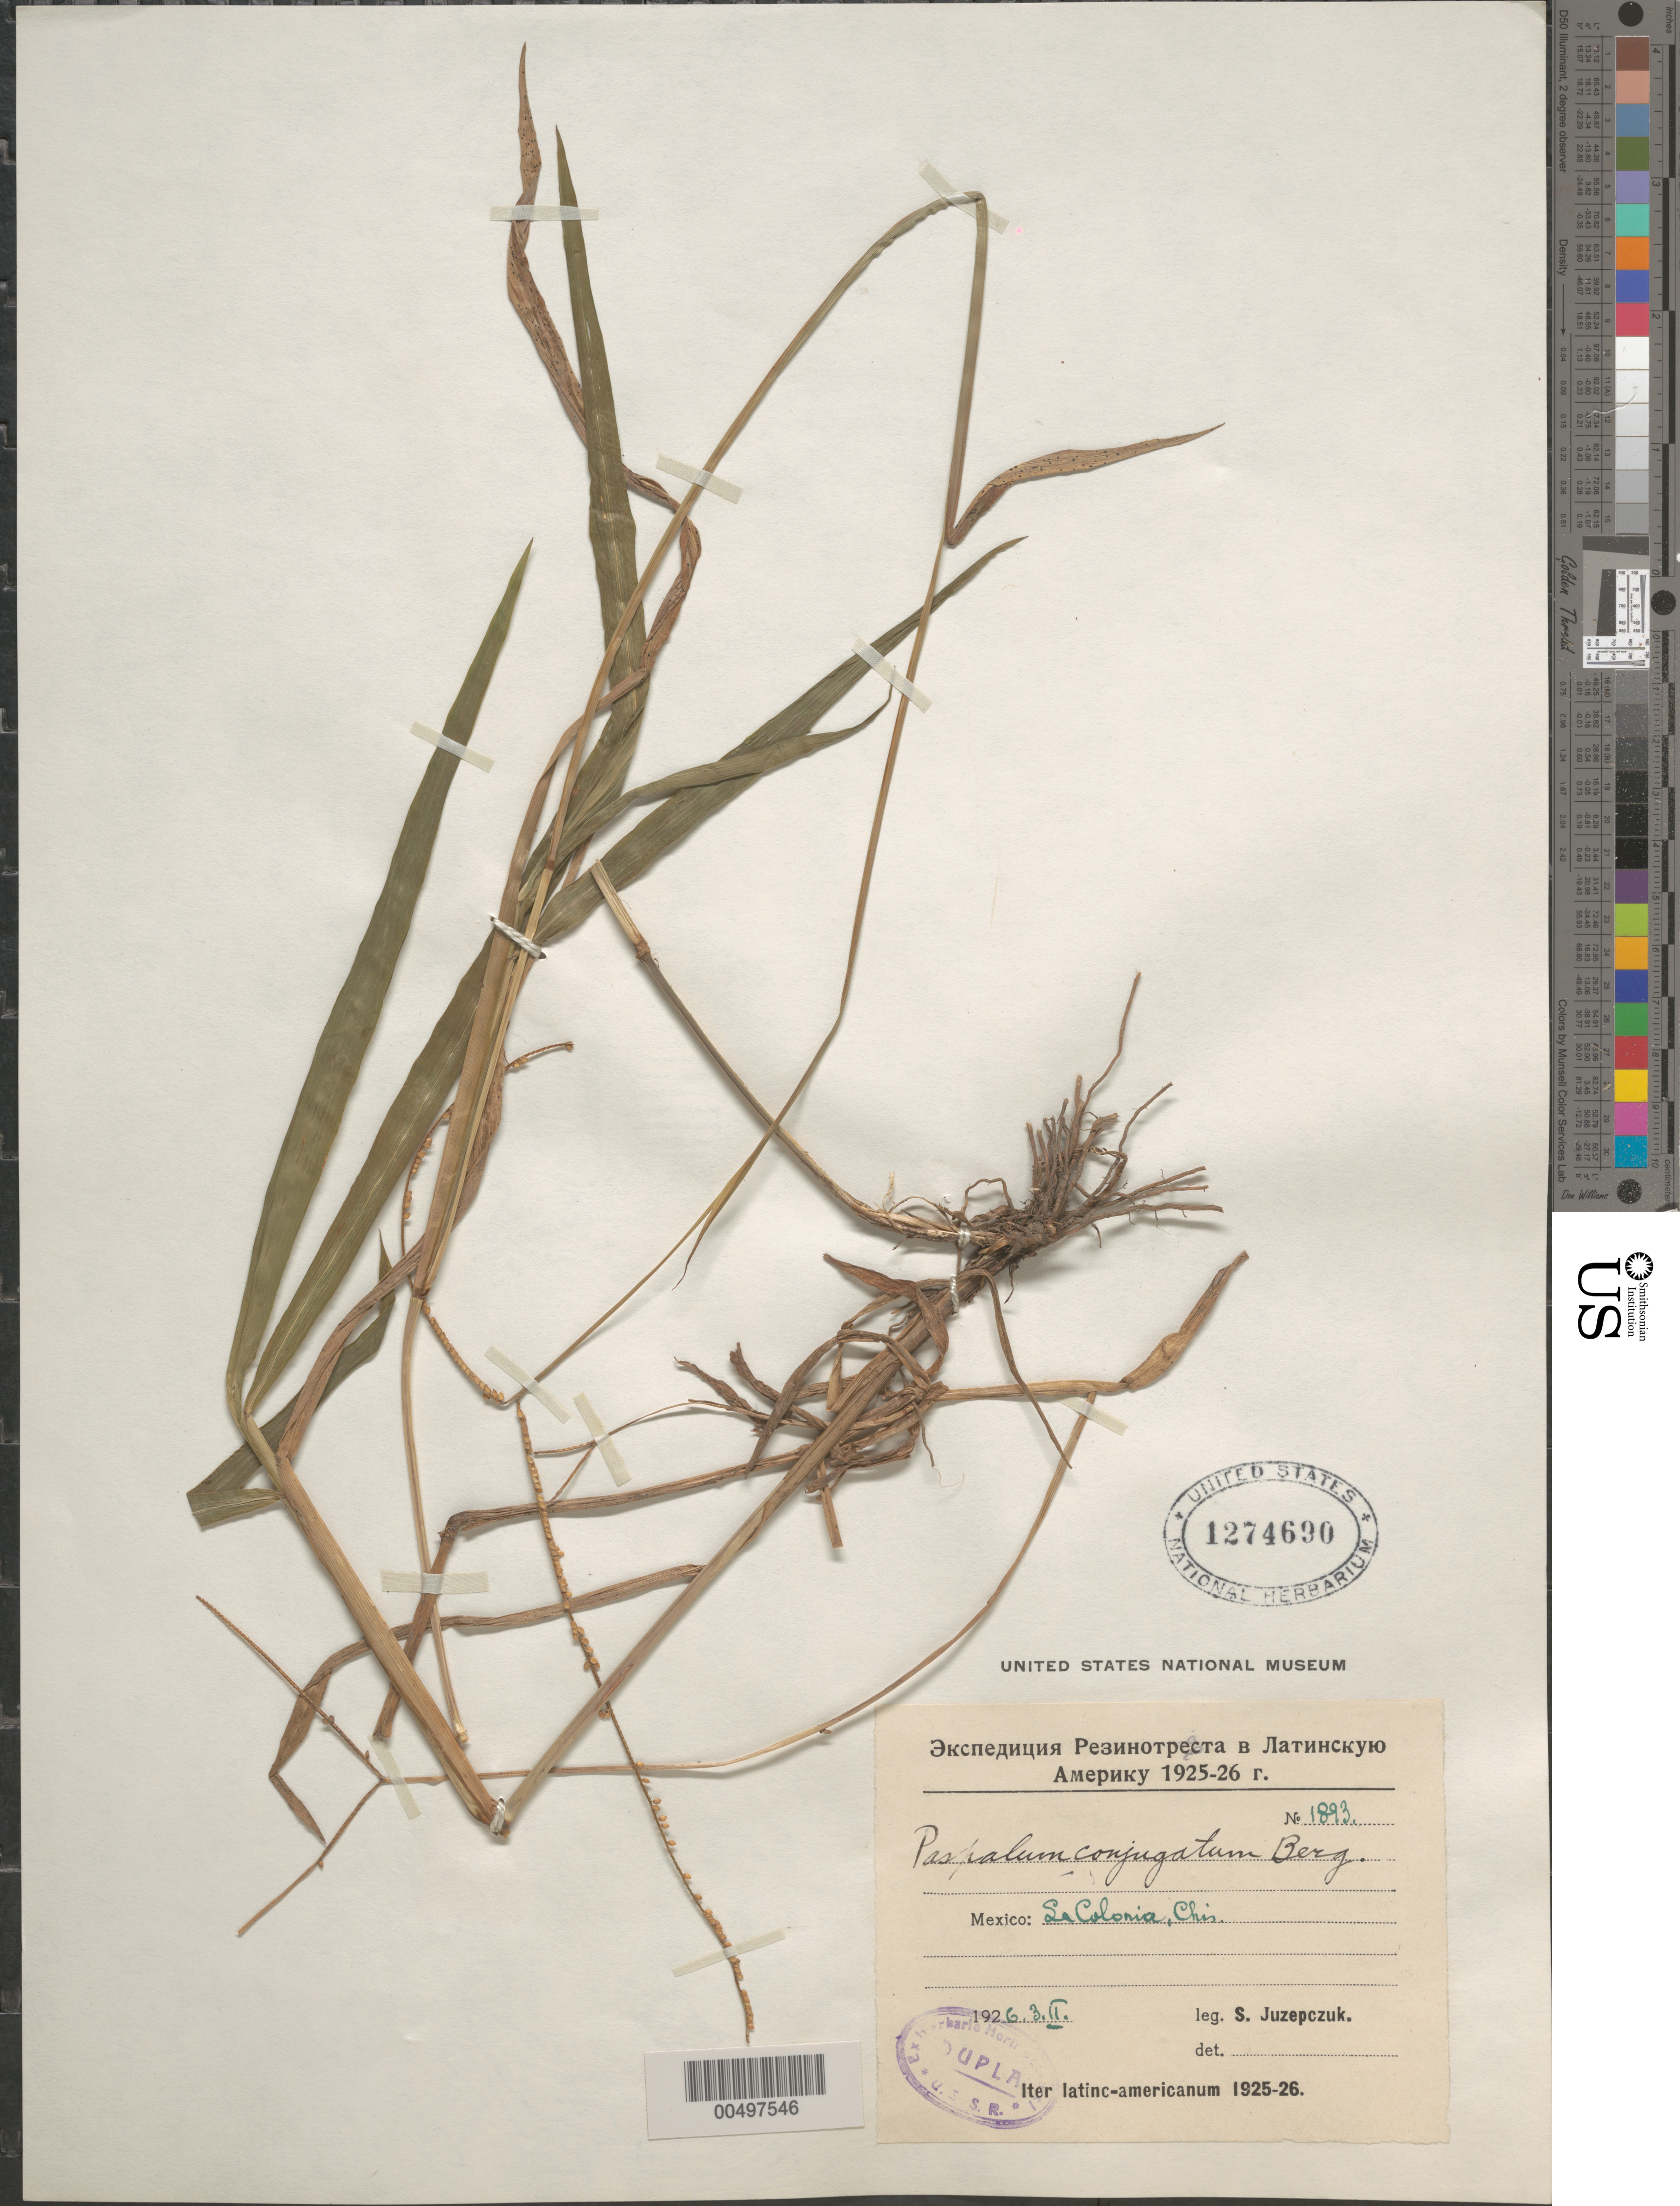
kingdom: Plantae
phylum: Tracheophyta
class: Liliopsida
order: Poales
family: Poaceae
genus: Paspalum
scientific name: Paspalum conjugatum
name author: P.J. Bergius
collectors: S. V. Juzepczuk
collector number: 1893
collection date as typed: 3 Feb 1926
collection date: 1926-02-03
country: Mexico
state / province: Chiapas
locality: Sa Colonia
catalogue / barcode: US 1274690